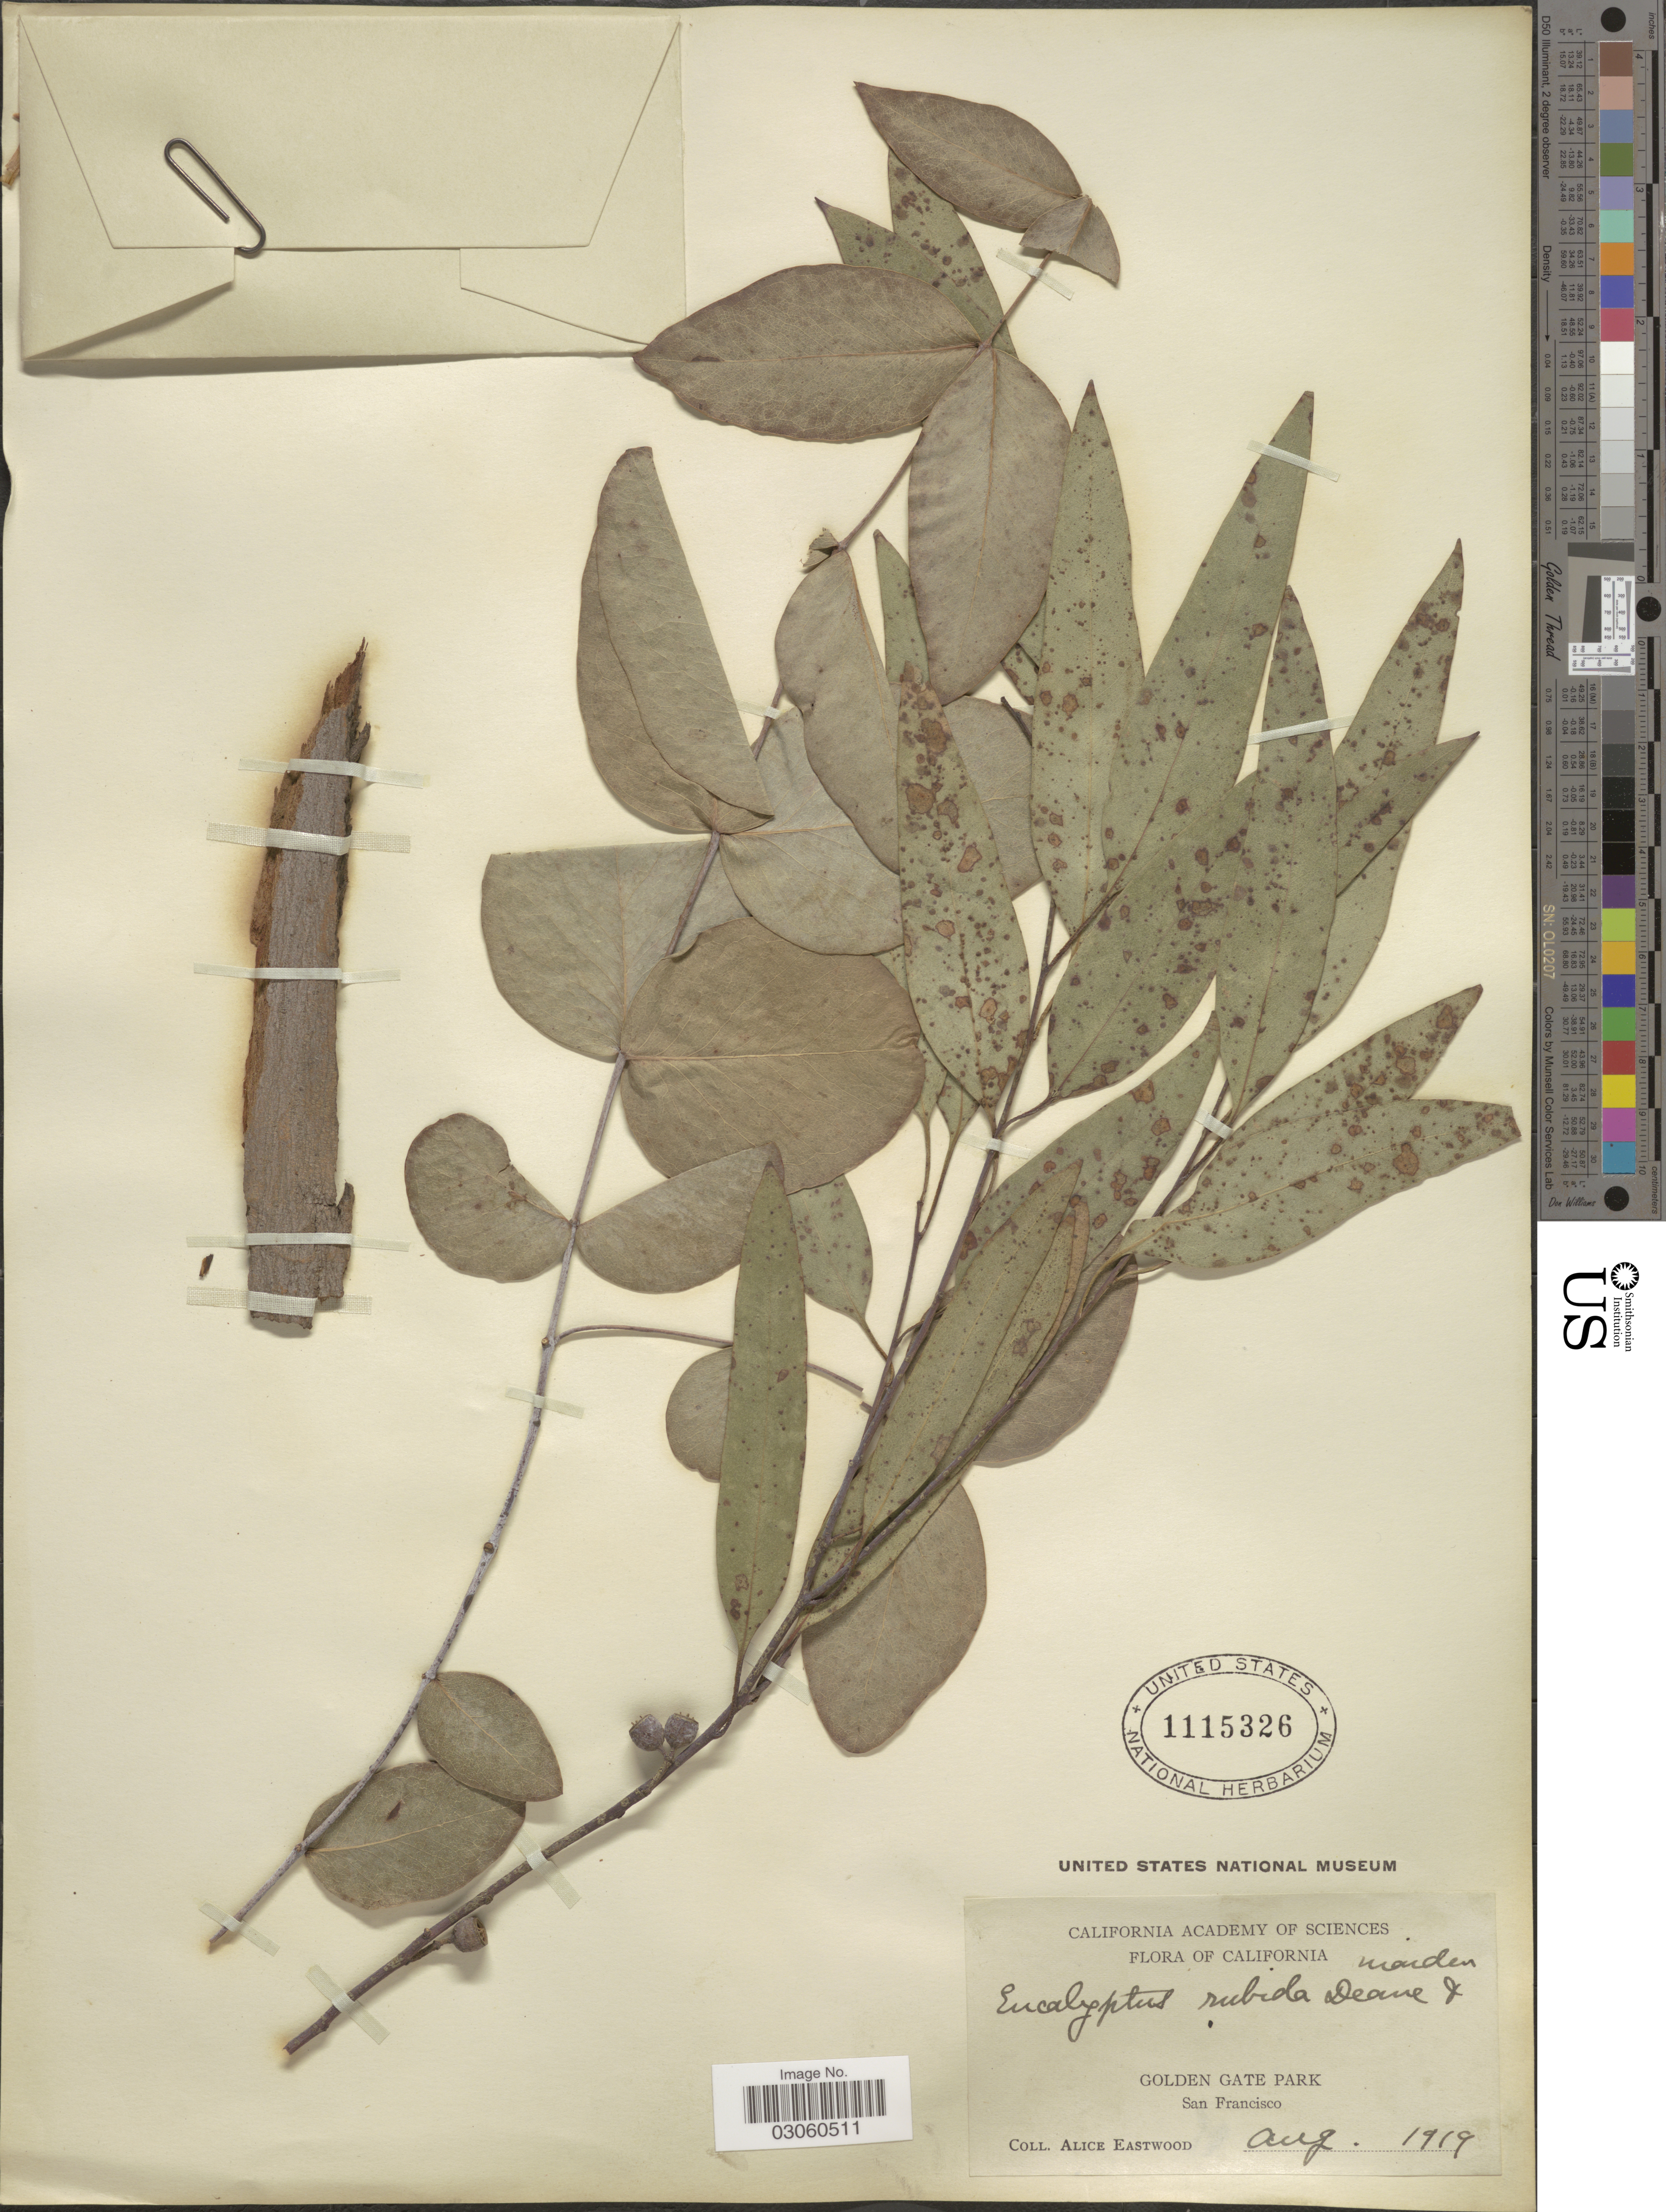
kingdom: Plantae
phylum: Tracheophyta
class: Magnoliopsida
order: Myrtales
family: Myrtaceae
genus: Eucalyptus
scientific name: Eucalyptus rubida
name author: H. Deane & Maiden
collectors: A. Eastwood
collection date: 1919-08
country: United States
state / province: California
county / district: San Francisco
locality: Golden Gate Park. San Francisco.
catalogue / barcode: US 1115326